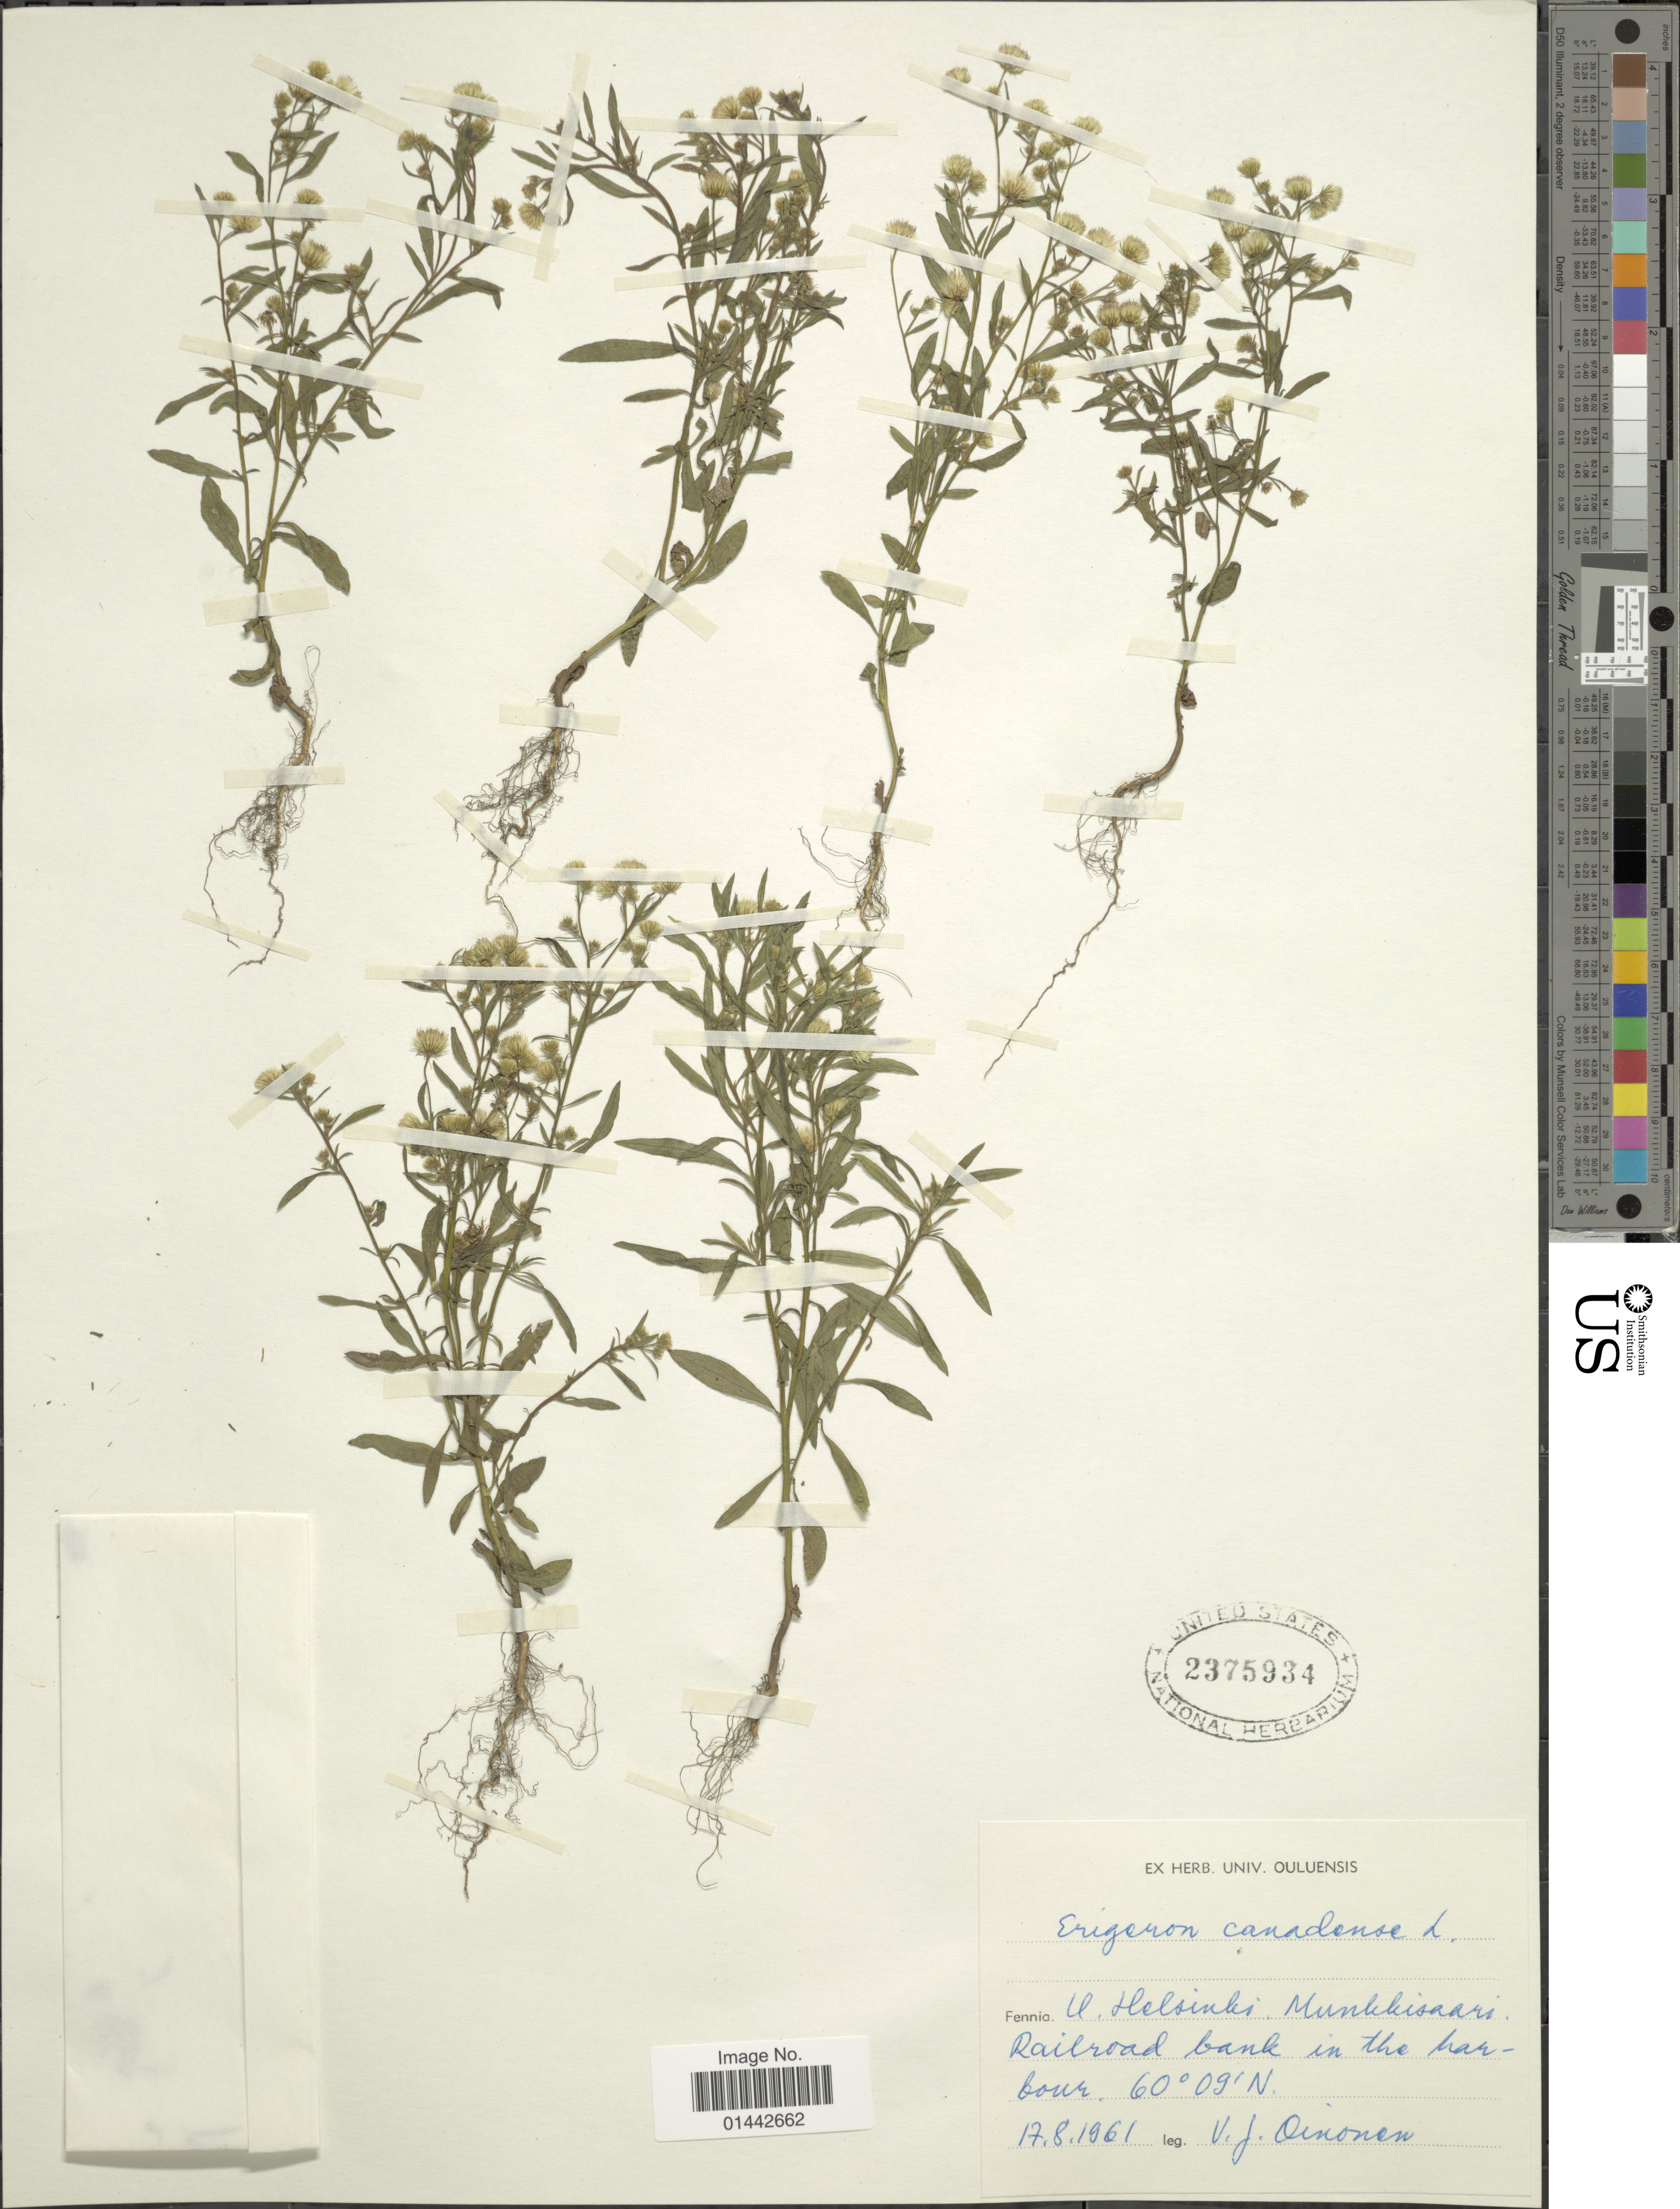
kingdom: Plantae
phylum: Tracheophyta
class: Magnoliopsida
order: Asterales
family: Asteraceae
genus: Erigeron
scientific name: Erigeron canadensis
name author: L.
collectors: V. Oinonen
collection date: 1961-08-17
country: Finland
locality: Fennia, U. Helsinki, Munkkisaari, railroad bank in the harbour.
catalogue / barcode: US 2375934